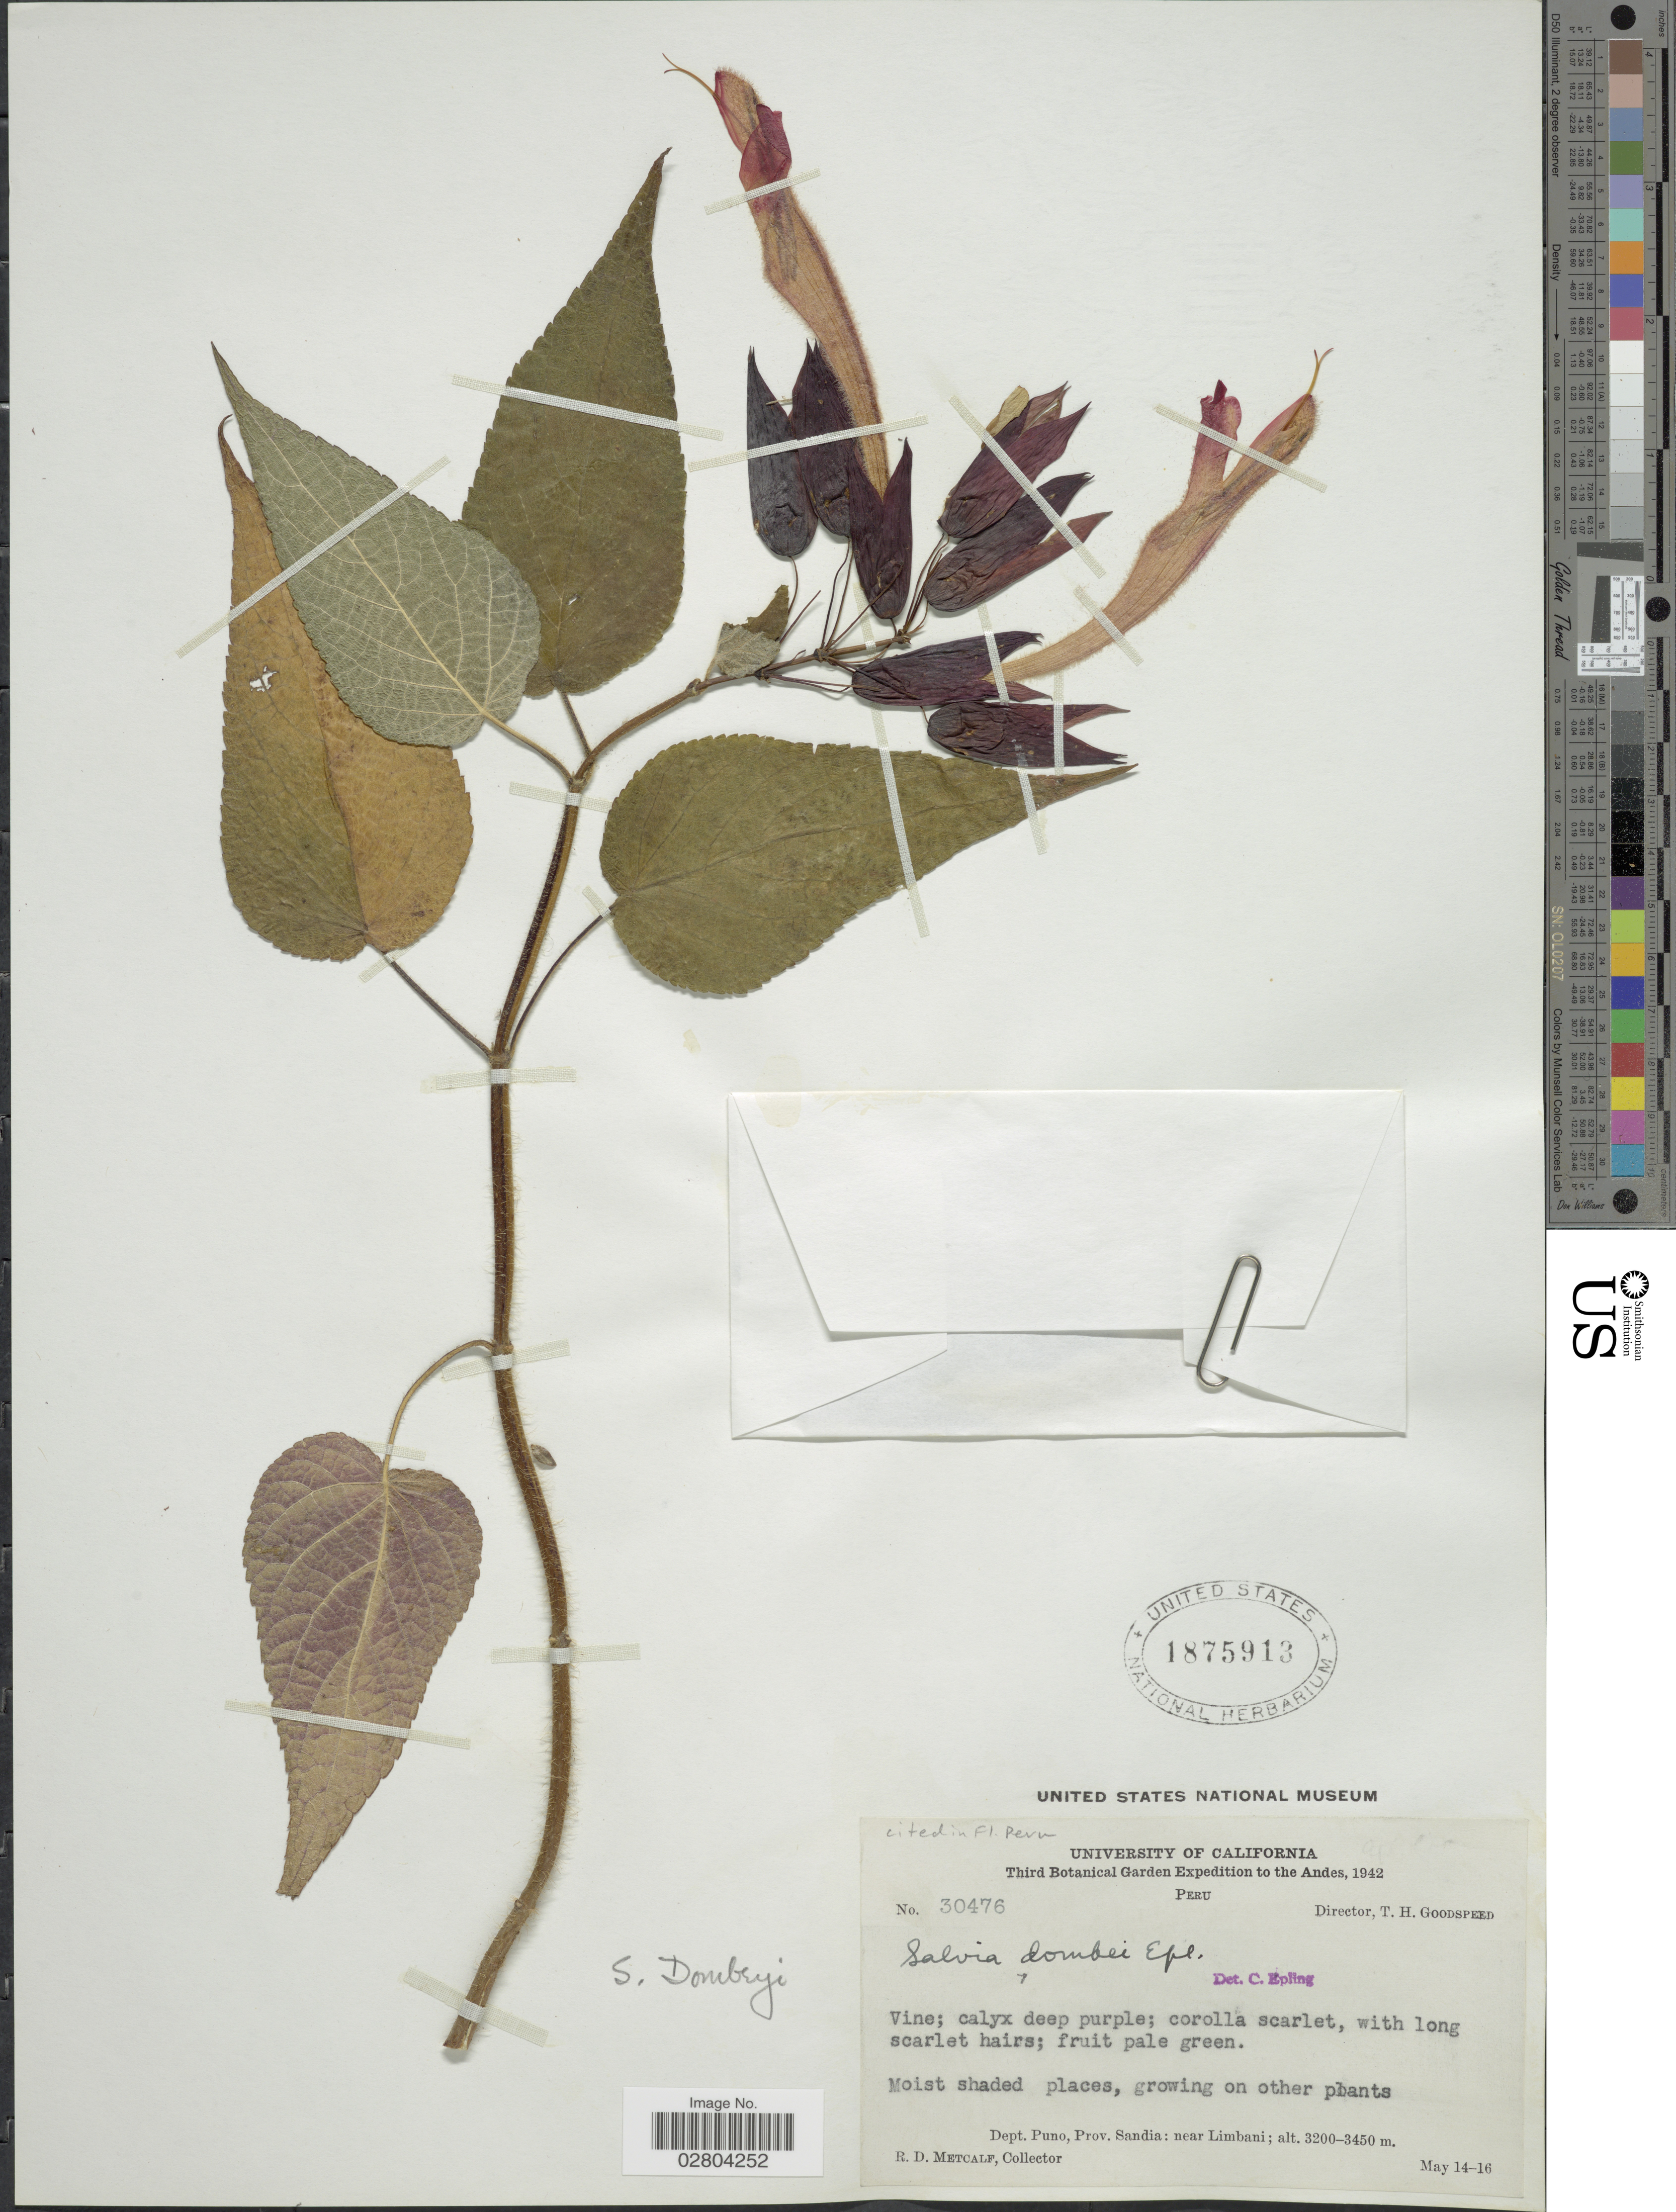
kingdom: Plantae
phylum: Tracheophyta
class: Magnoliopsida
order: Lamiales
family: Lamiaceae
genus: Salvia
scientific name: Salvia dombeyi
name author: Epling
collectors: R. D. Metcalf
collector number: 30476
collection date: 1942-05-14/1942-05-16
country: Peru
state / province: Puno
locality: Andes. Dept. Puno, Prov. Sandia: near Limbani.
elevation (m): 3200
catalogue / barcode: US 1875913